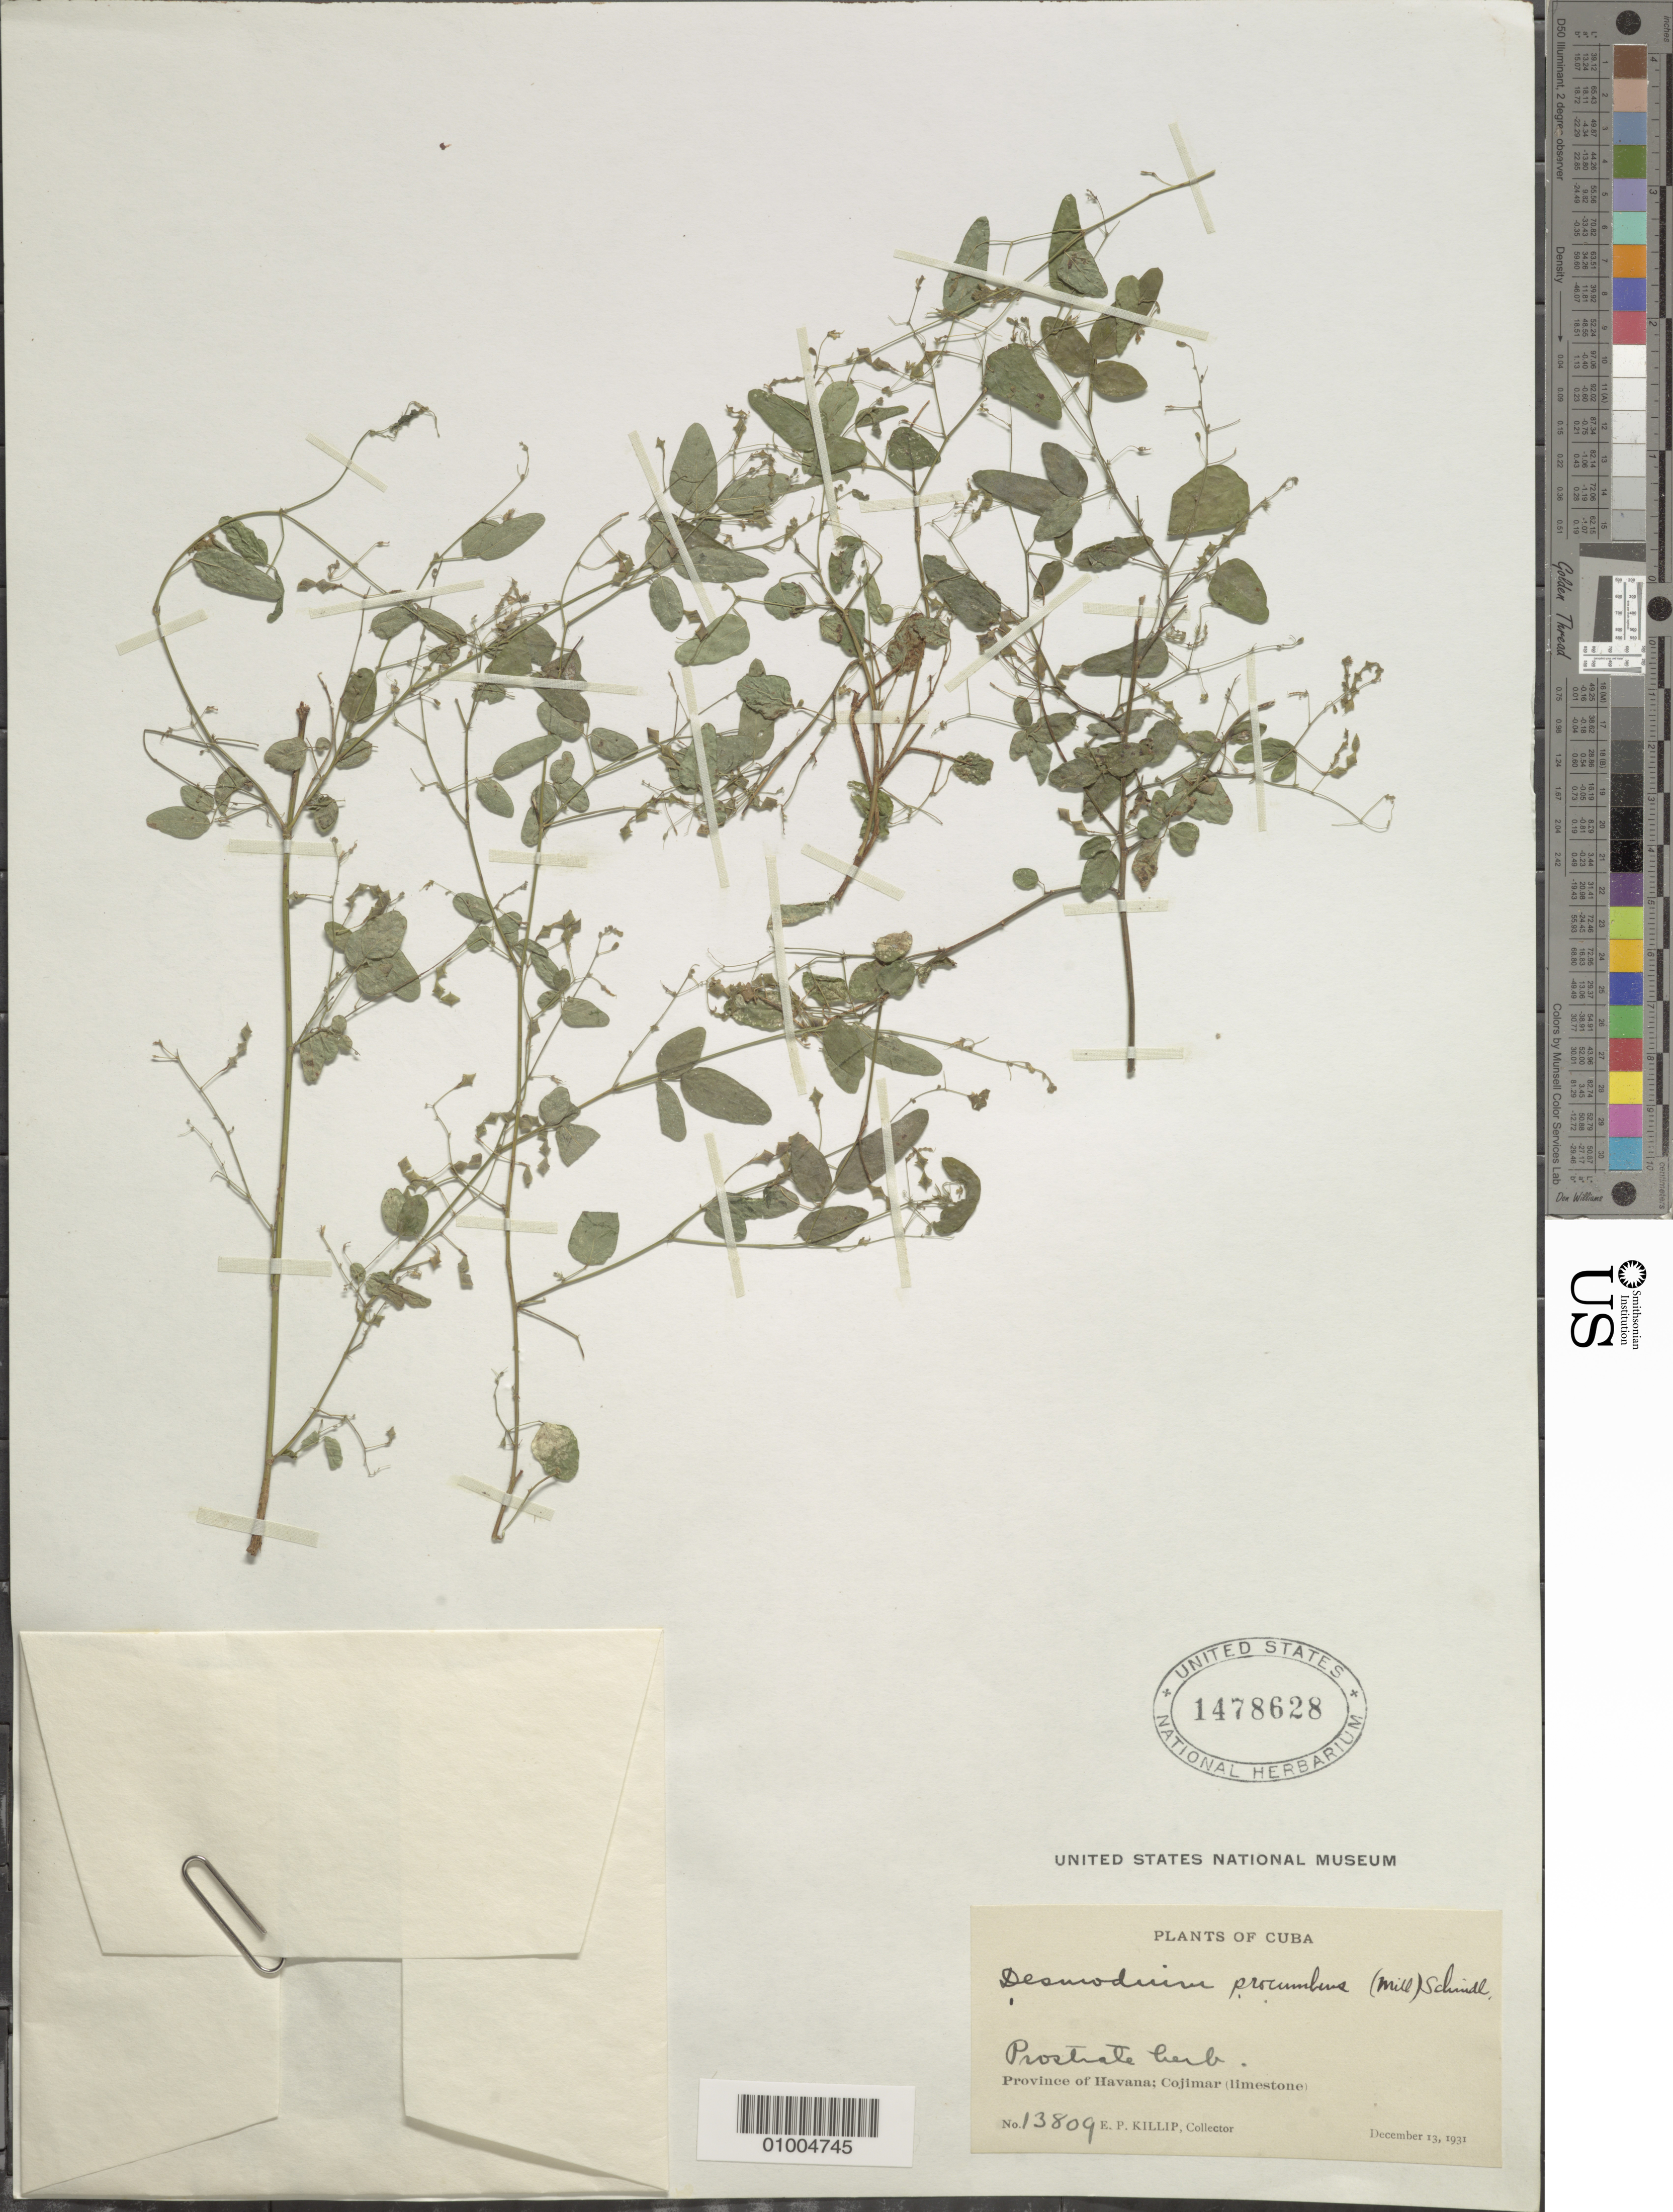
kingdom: Plantae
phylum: Tracheophyta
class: Magnoliopsida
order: Fabales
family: Fabaceae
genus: Desmodium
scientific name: Desmodium procumbens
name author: (Mill.) Hitchc.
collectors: E. P. Killip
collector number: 13809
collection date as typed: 13 Dec 1931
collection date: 1931-12-13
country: Cuba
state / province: La Habana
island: Cuba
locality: Prostrate herb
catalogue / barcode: US 1478628